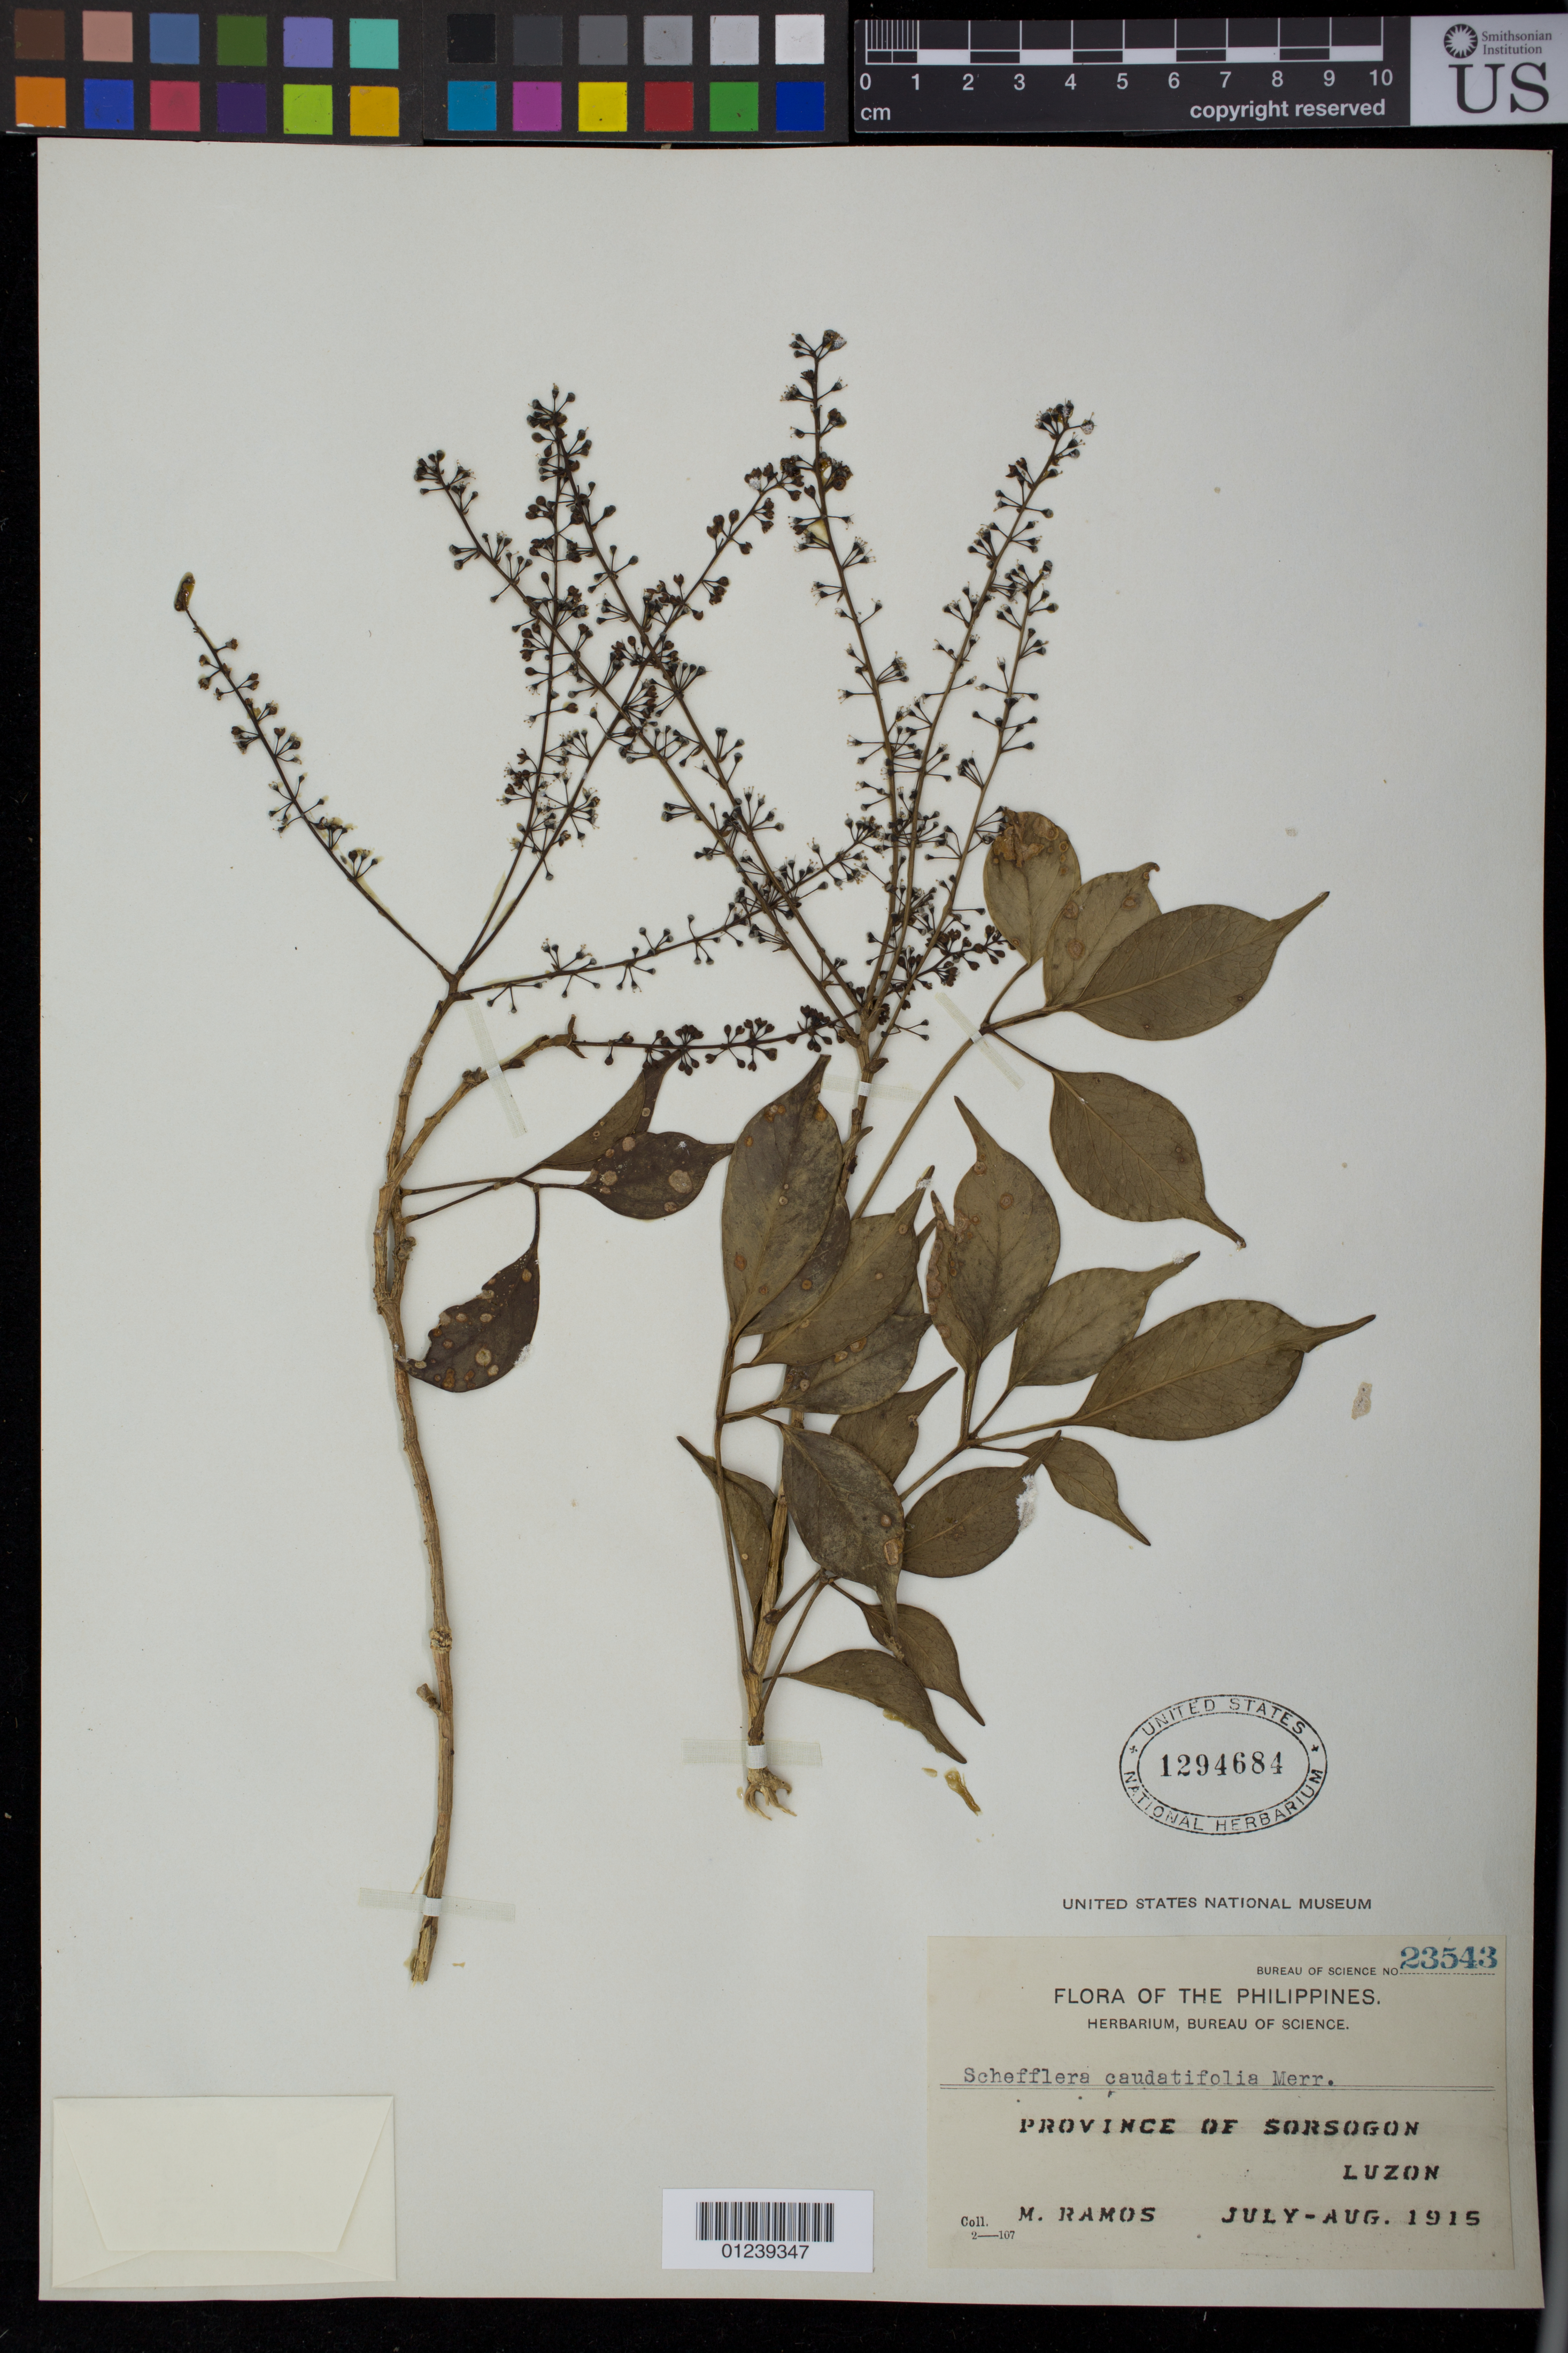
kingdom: Plantae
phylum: Tracheophyta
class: Magnoliopsida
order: Apiales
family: Araliaceae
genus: Schefflera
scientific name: Schefflera caudatifolia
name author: Merr.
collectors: M. Ramos & M. Ramos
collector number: Bur. Sci. 23543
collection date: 1915-07/1915-08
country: Philippines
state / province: Bicol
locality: Province of Sorsogon, Luzon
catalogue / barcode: US 1294684